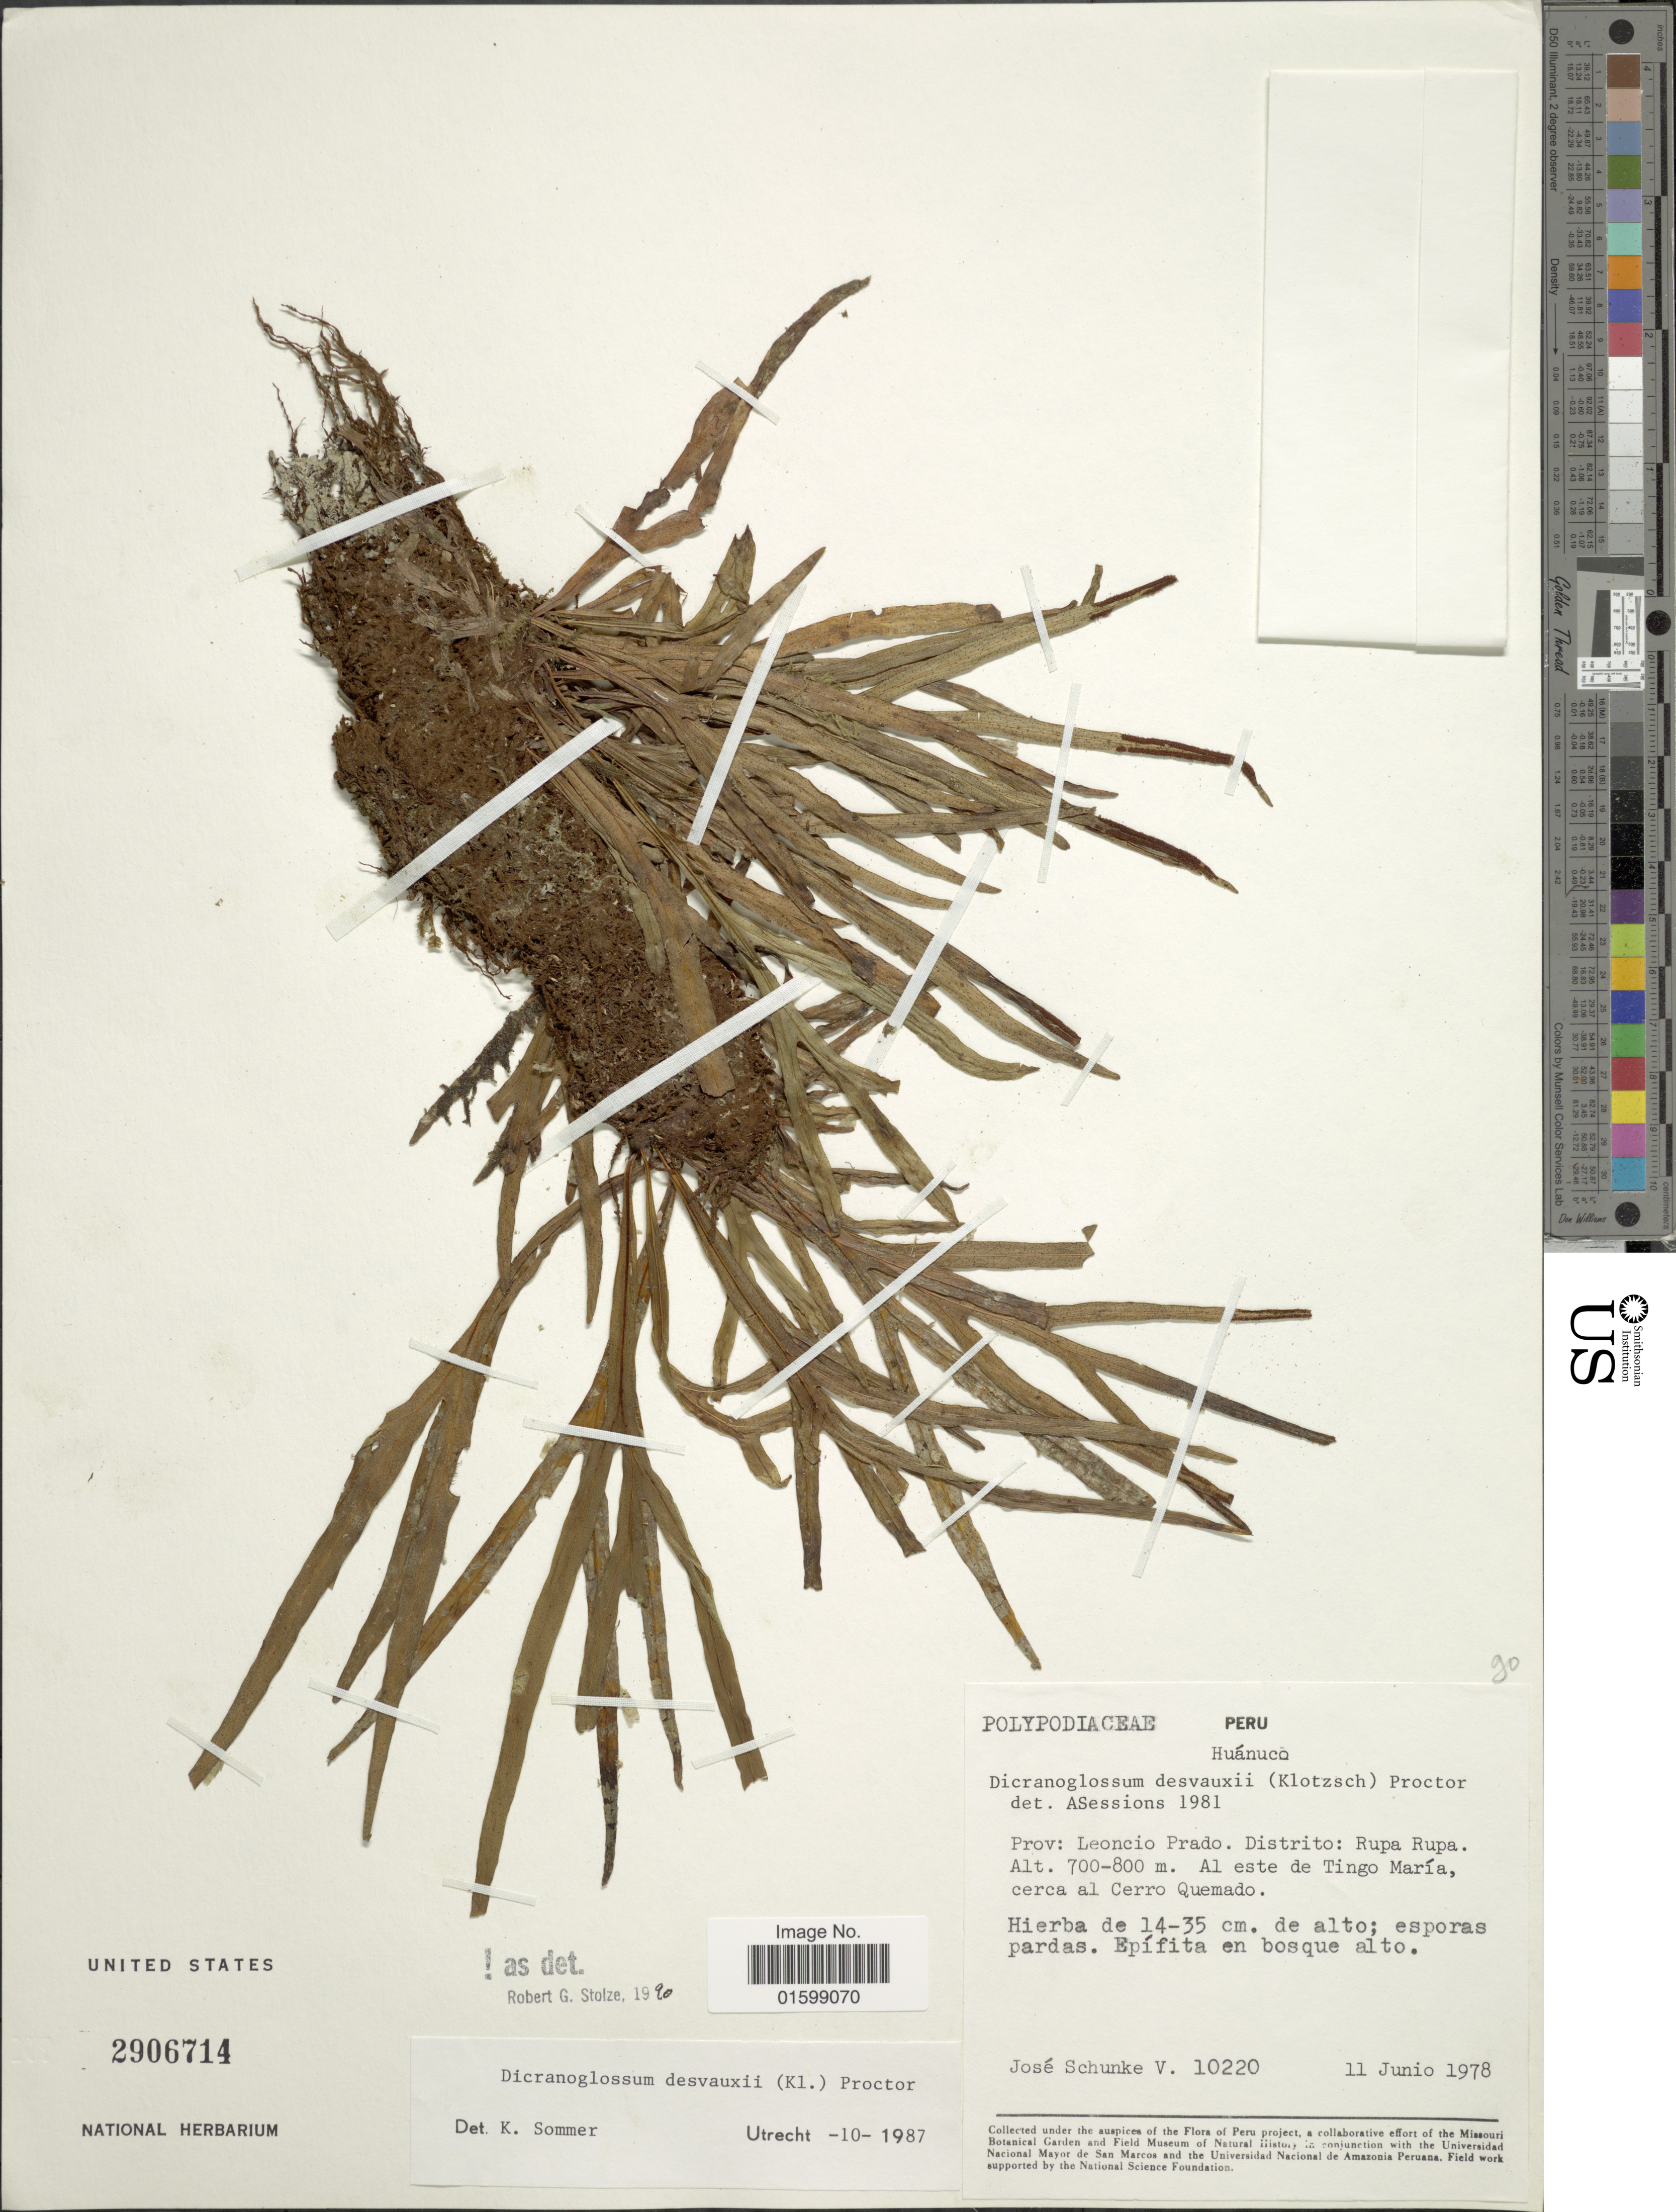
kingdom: Plantae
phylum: Tracheophyta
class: Polypodiopsida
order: Polypodiales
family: Polypodiaceae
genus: Pleopeltis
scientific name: Pleopeltis desvauxii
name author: (Klotzsch) Salino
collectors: J. Schunke Vigo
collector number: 10220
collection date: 1978-06-11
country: Peru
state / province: Huánuco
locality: Prov: Leoncio Prado, Distrito: Rupa Rupa, al este de Tingo María, cerca al Cerro Quemado, esporas pardas, epífita en bosque alto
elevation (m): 700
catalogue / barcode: US 2906714